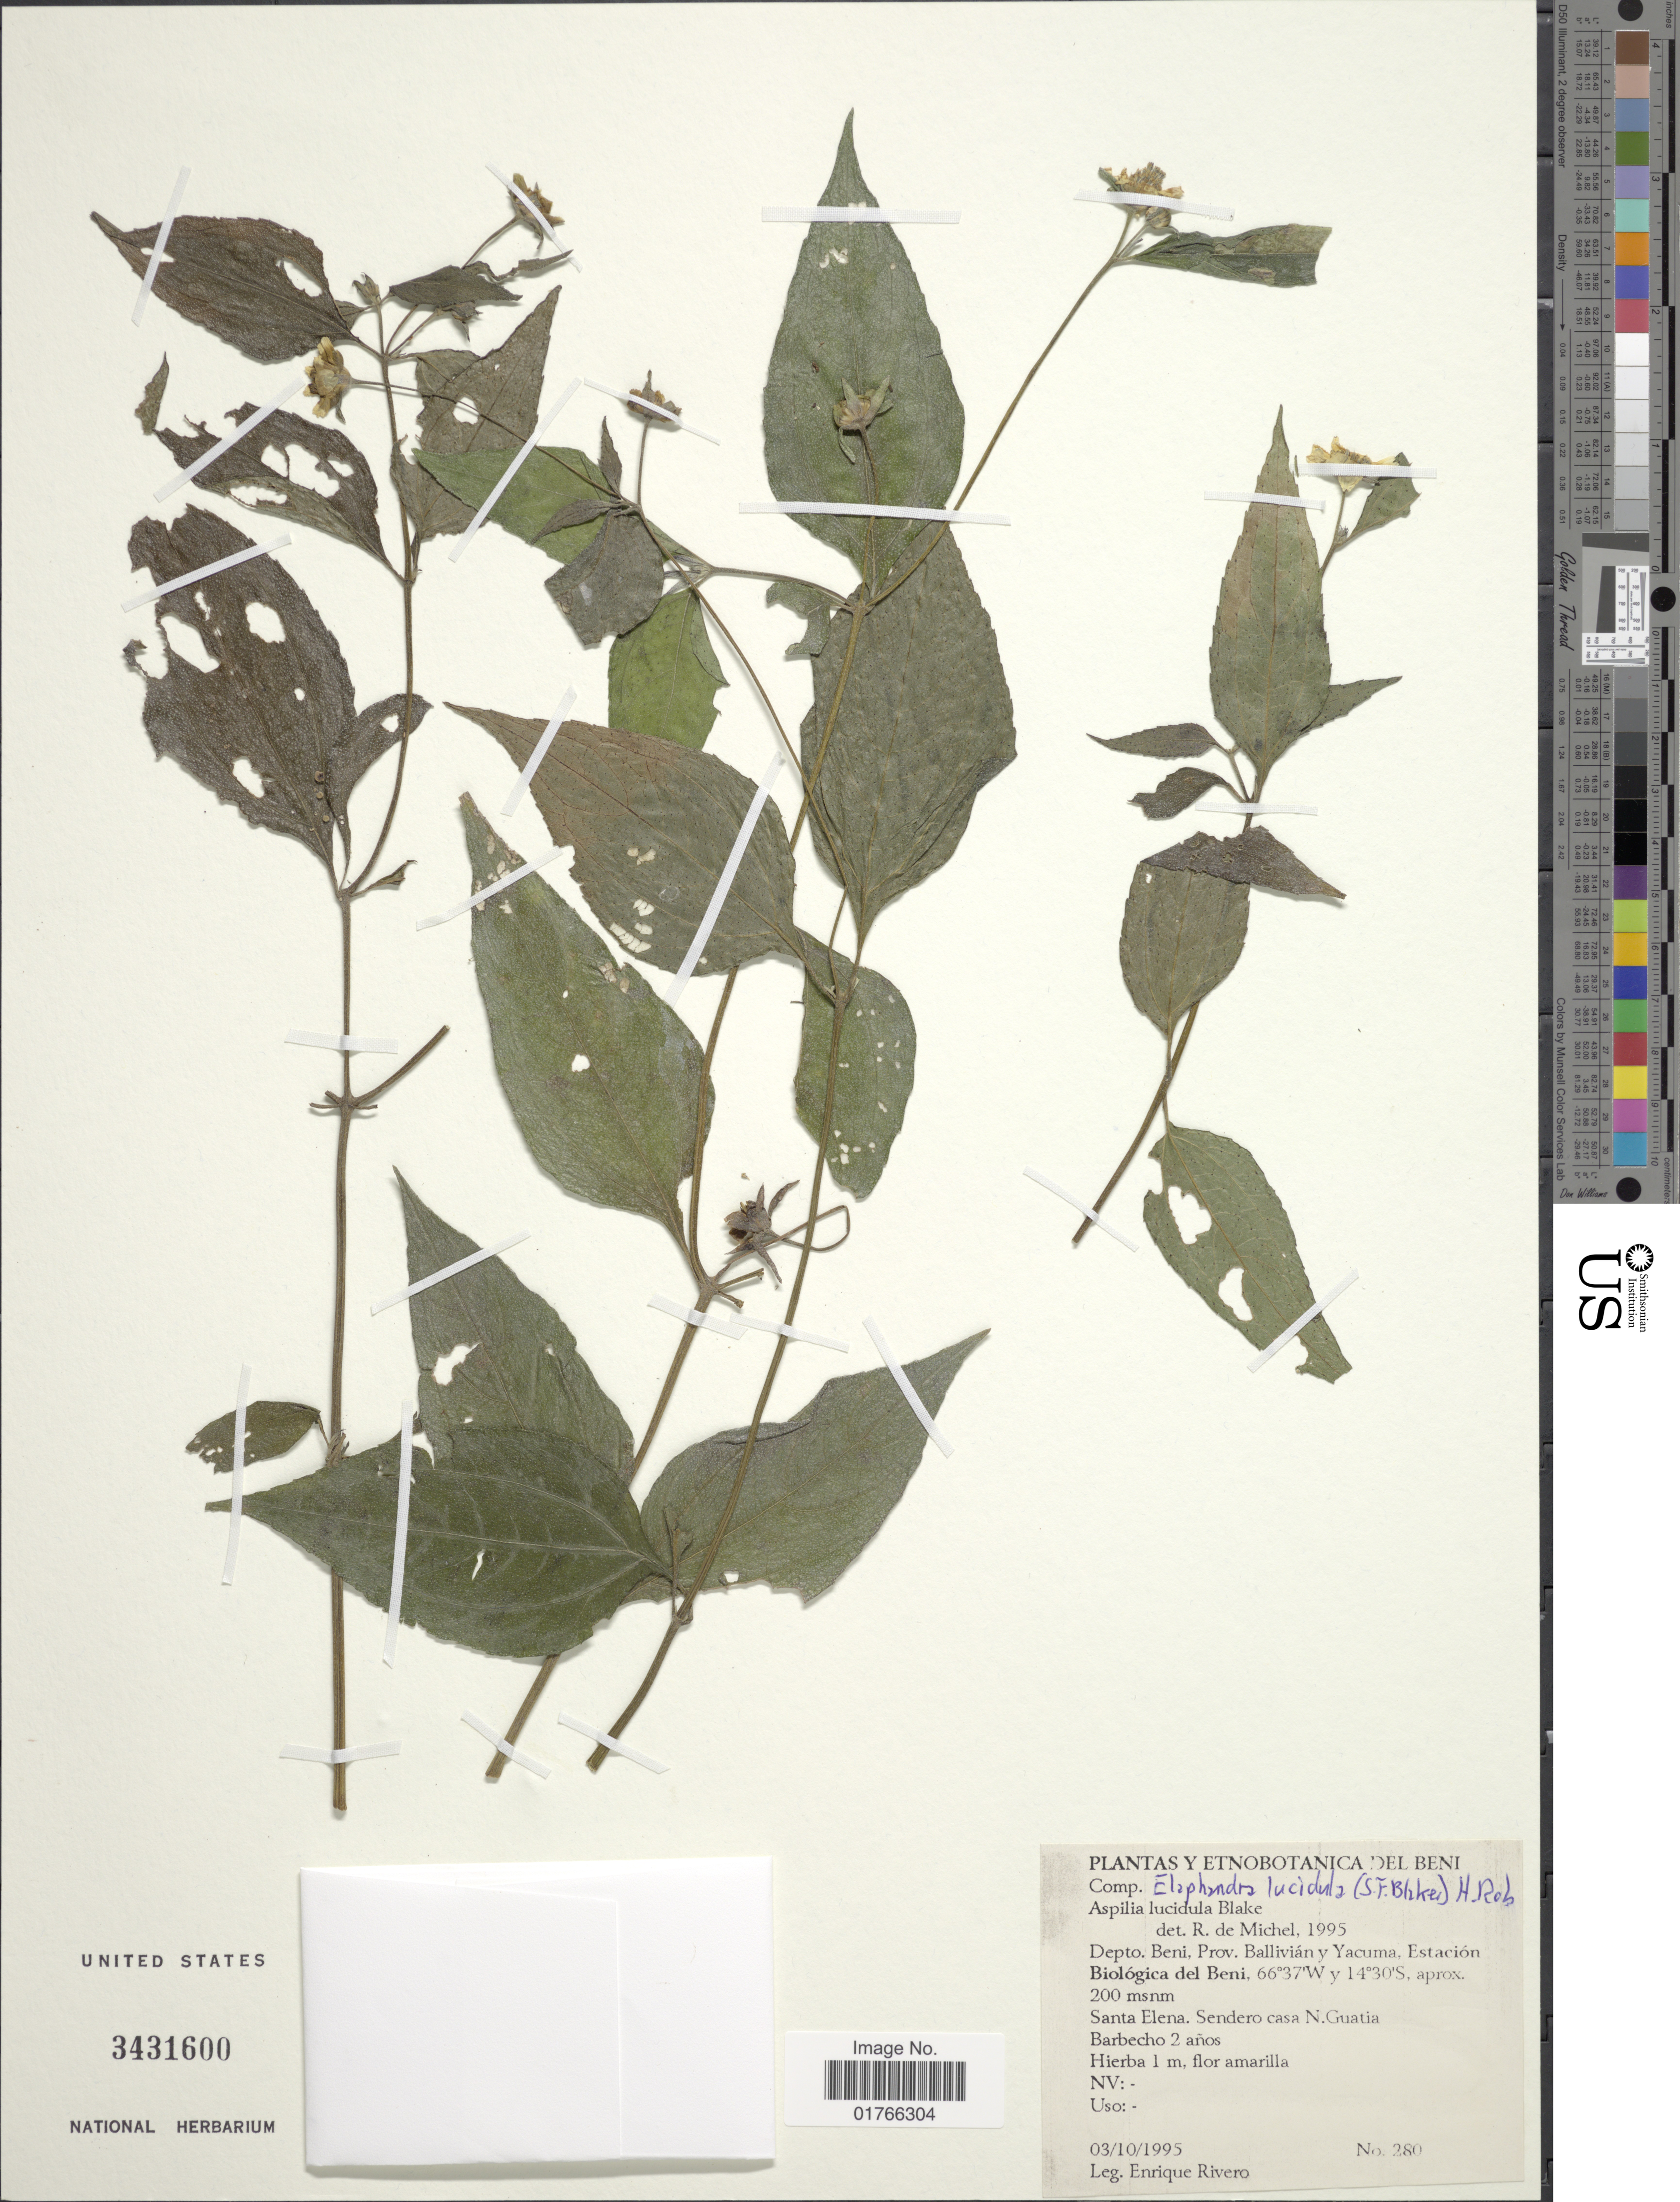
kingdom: Plantae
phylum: Tracheophyta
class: Magnoliopsida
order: Asterales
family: Asteraceae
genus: Elaphandra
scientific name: Elaphandra lucidula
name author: (S.F. Blake) H. Rob.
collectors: E. Rivero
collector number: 280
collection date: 1995-10-03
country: Bolivia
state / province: Beni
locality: Prov. Ballivian y Yacuma, Estacion Biologica del Beni, Santa Elena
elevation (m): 200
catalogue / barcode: US 3431600